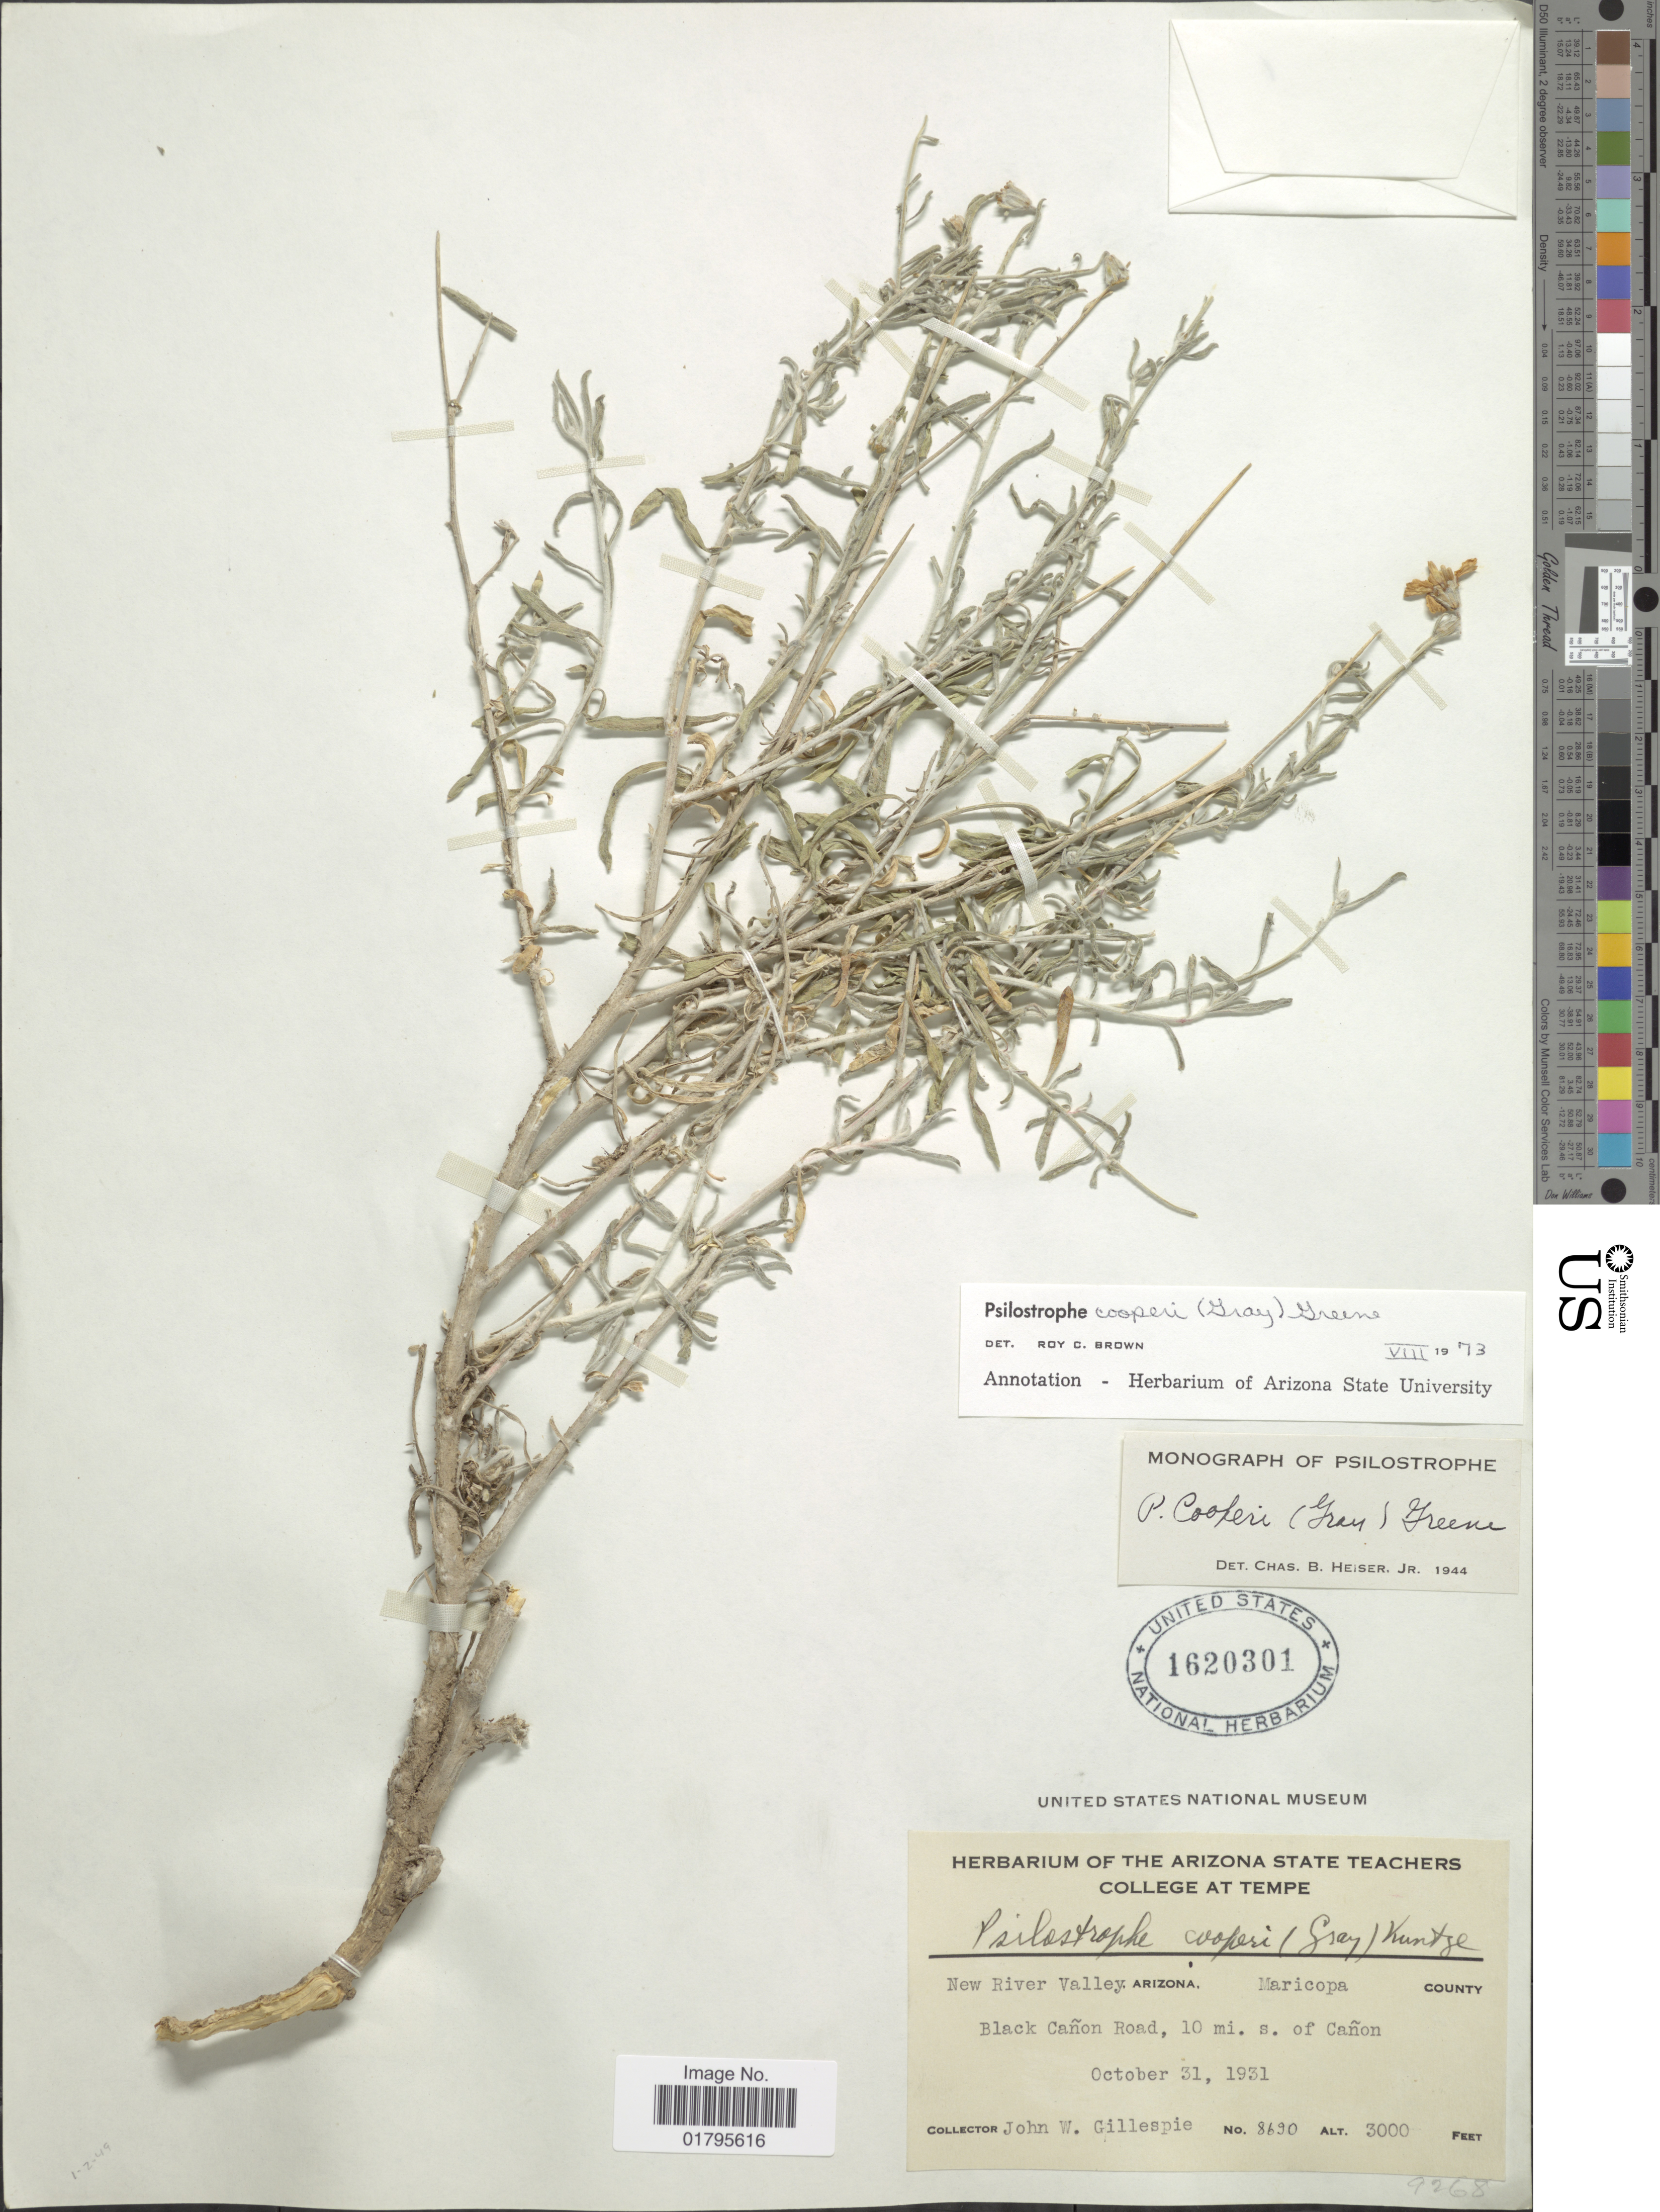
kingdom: Plantae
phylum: Tracheophyta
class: Magnoliopsida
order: Asterales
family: Asteraceae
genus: Psilostrophe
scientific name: Psilostrophe cooperi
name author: (A. Gray) Greene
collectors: J. W. Gillespie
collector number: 8690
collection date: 1931-10-31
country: United States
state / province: Arizona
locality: New River valley, Arizona, Maricopa County, Black Canon Road, 10 mi. s. of Canon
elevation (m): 914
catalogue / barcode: US 1620301